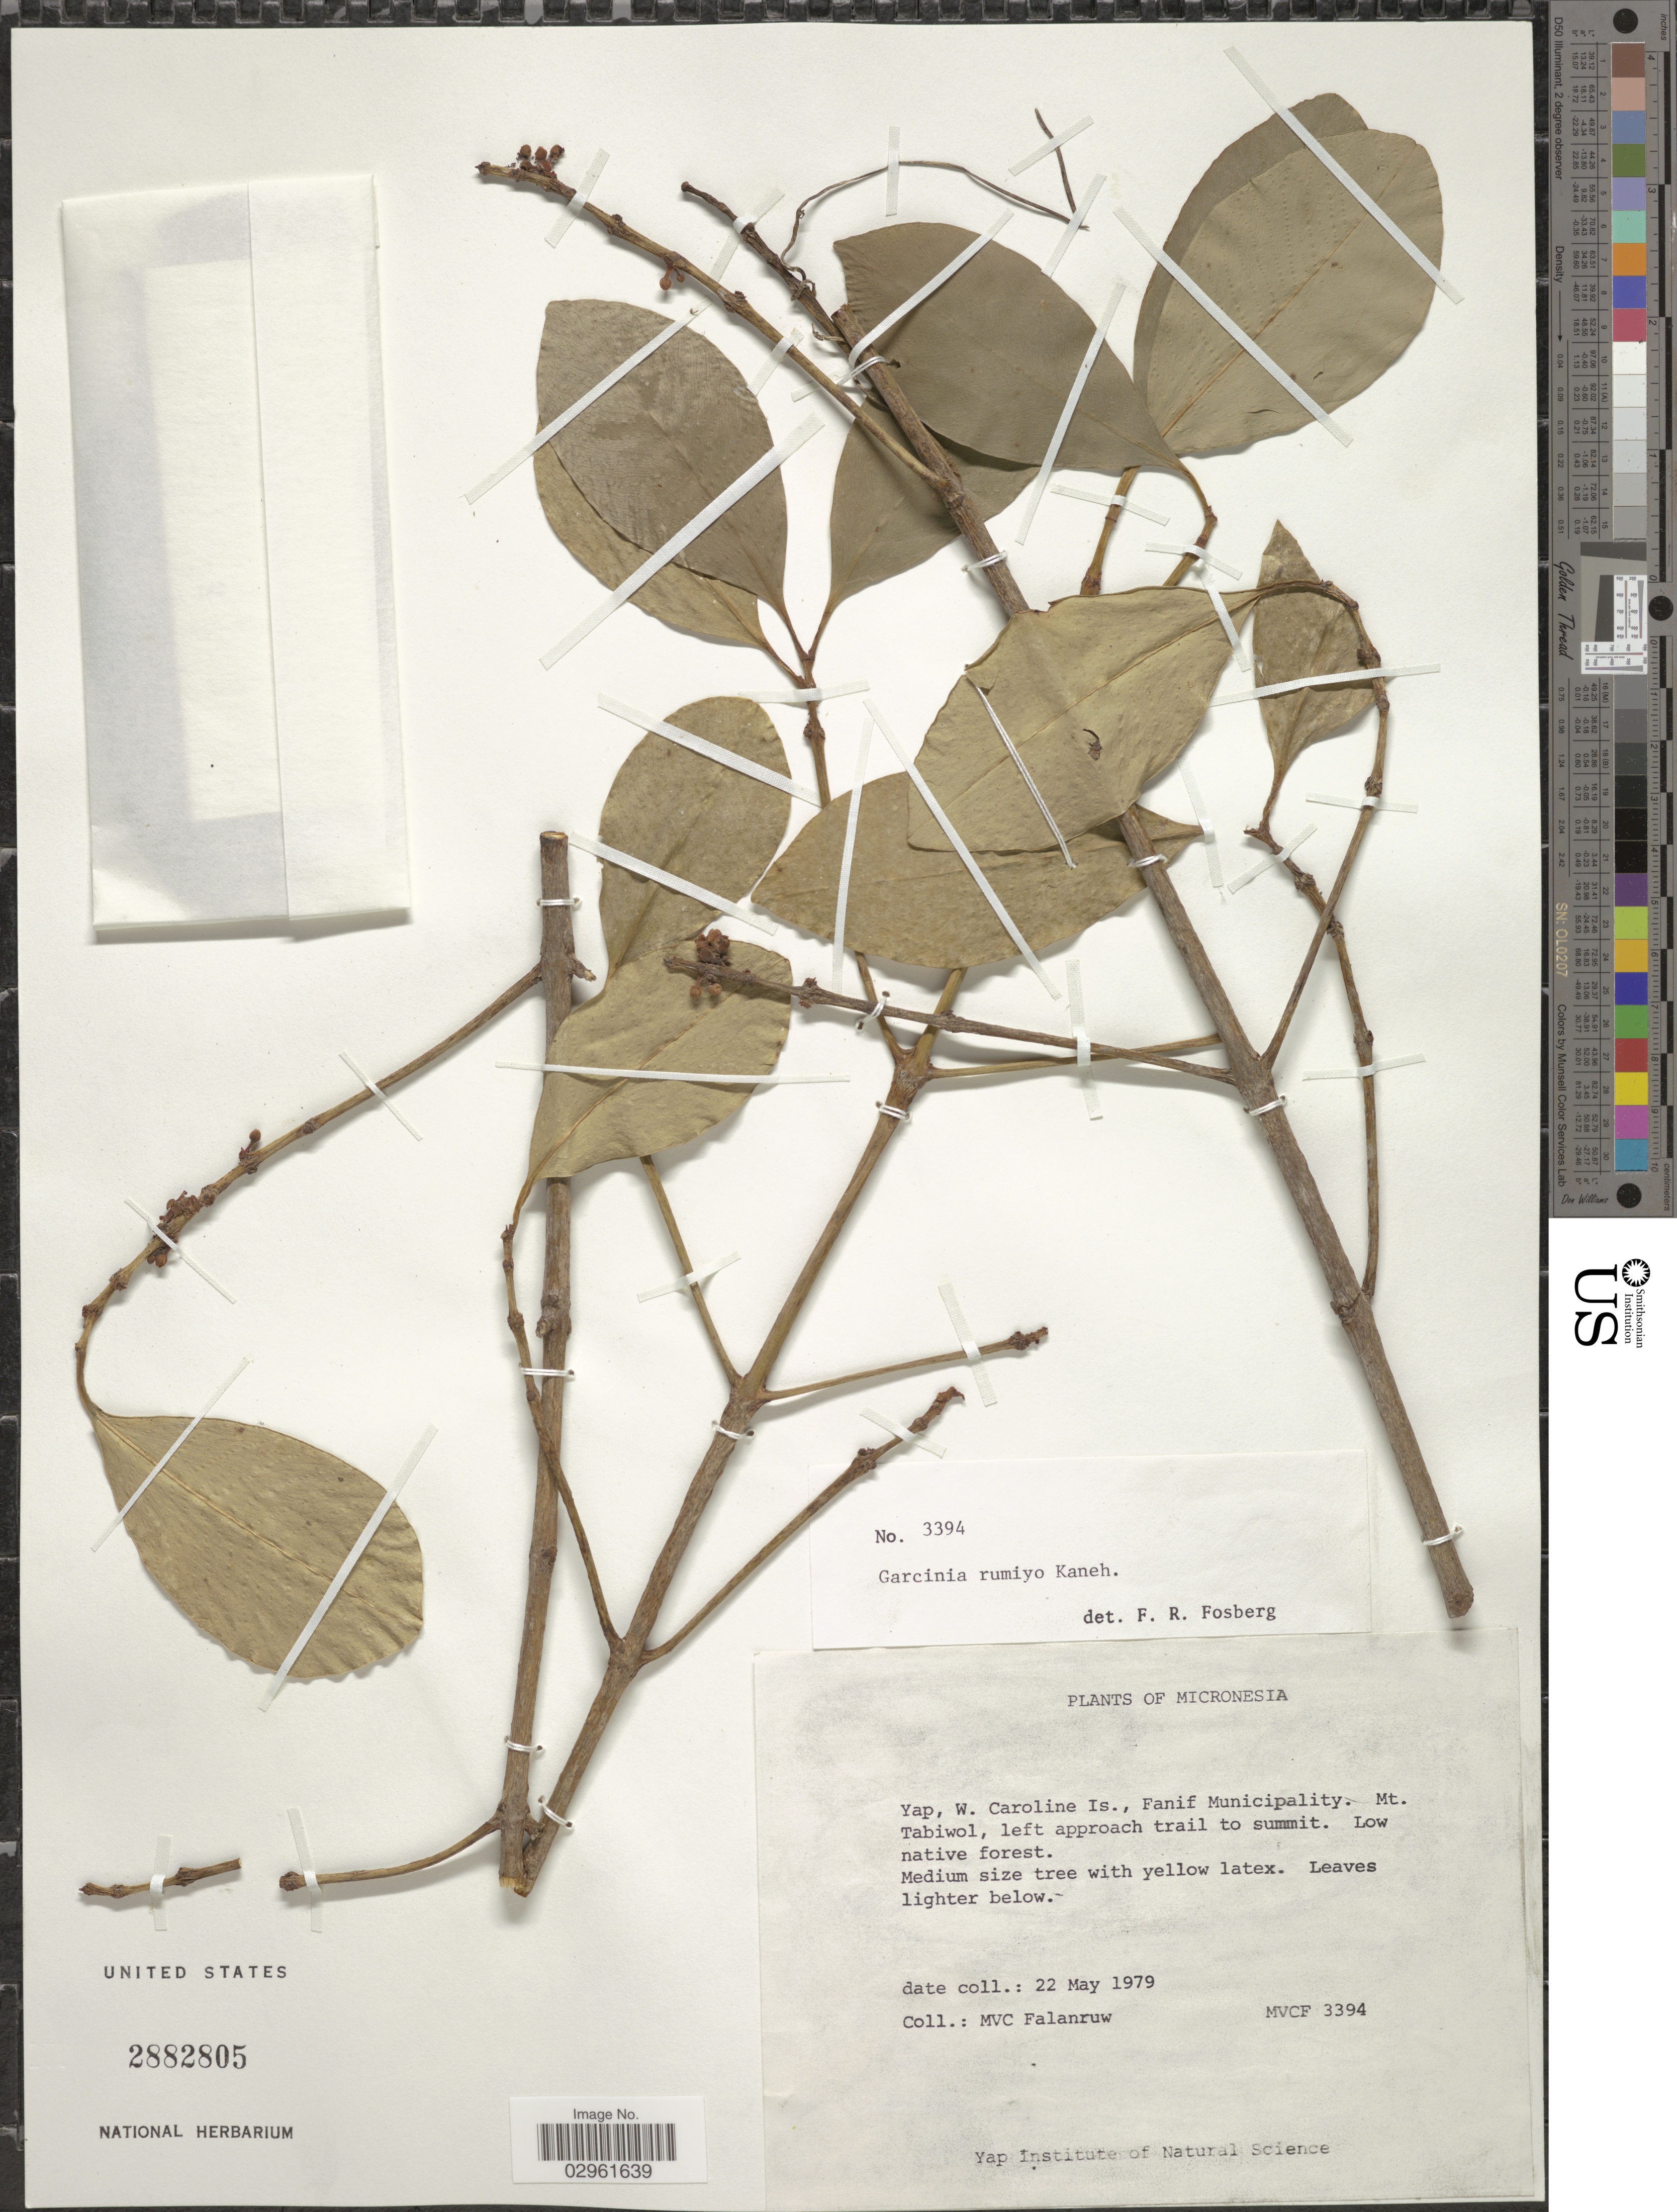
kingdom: Plantae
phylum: Tracheophyta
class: Magnoliopsida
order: Malpighiales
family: Clusiaceae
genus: Garcinia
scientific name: Garcinia rumiyo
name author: Kaneh.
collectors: M. V. Falanruw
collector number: MVCF3394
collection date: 1979-05-22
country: Micronesia, Federated States of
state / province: Yap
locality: Caroline Is., Fanif Municipality. Mt. Tabiwol, left approach trail to summit.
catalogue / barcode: US 2882805